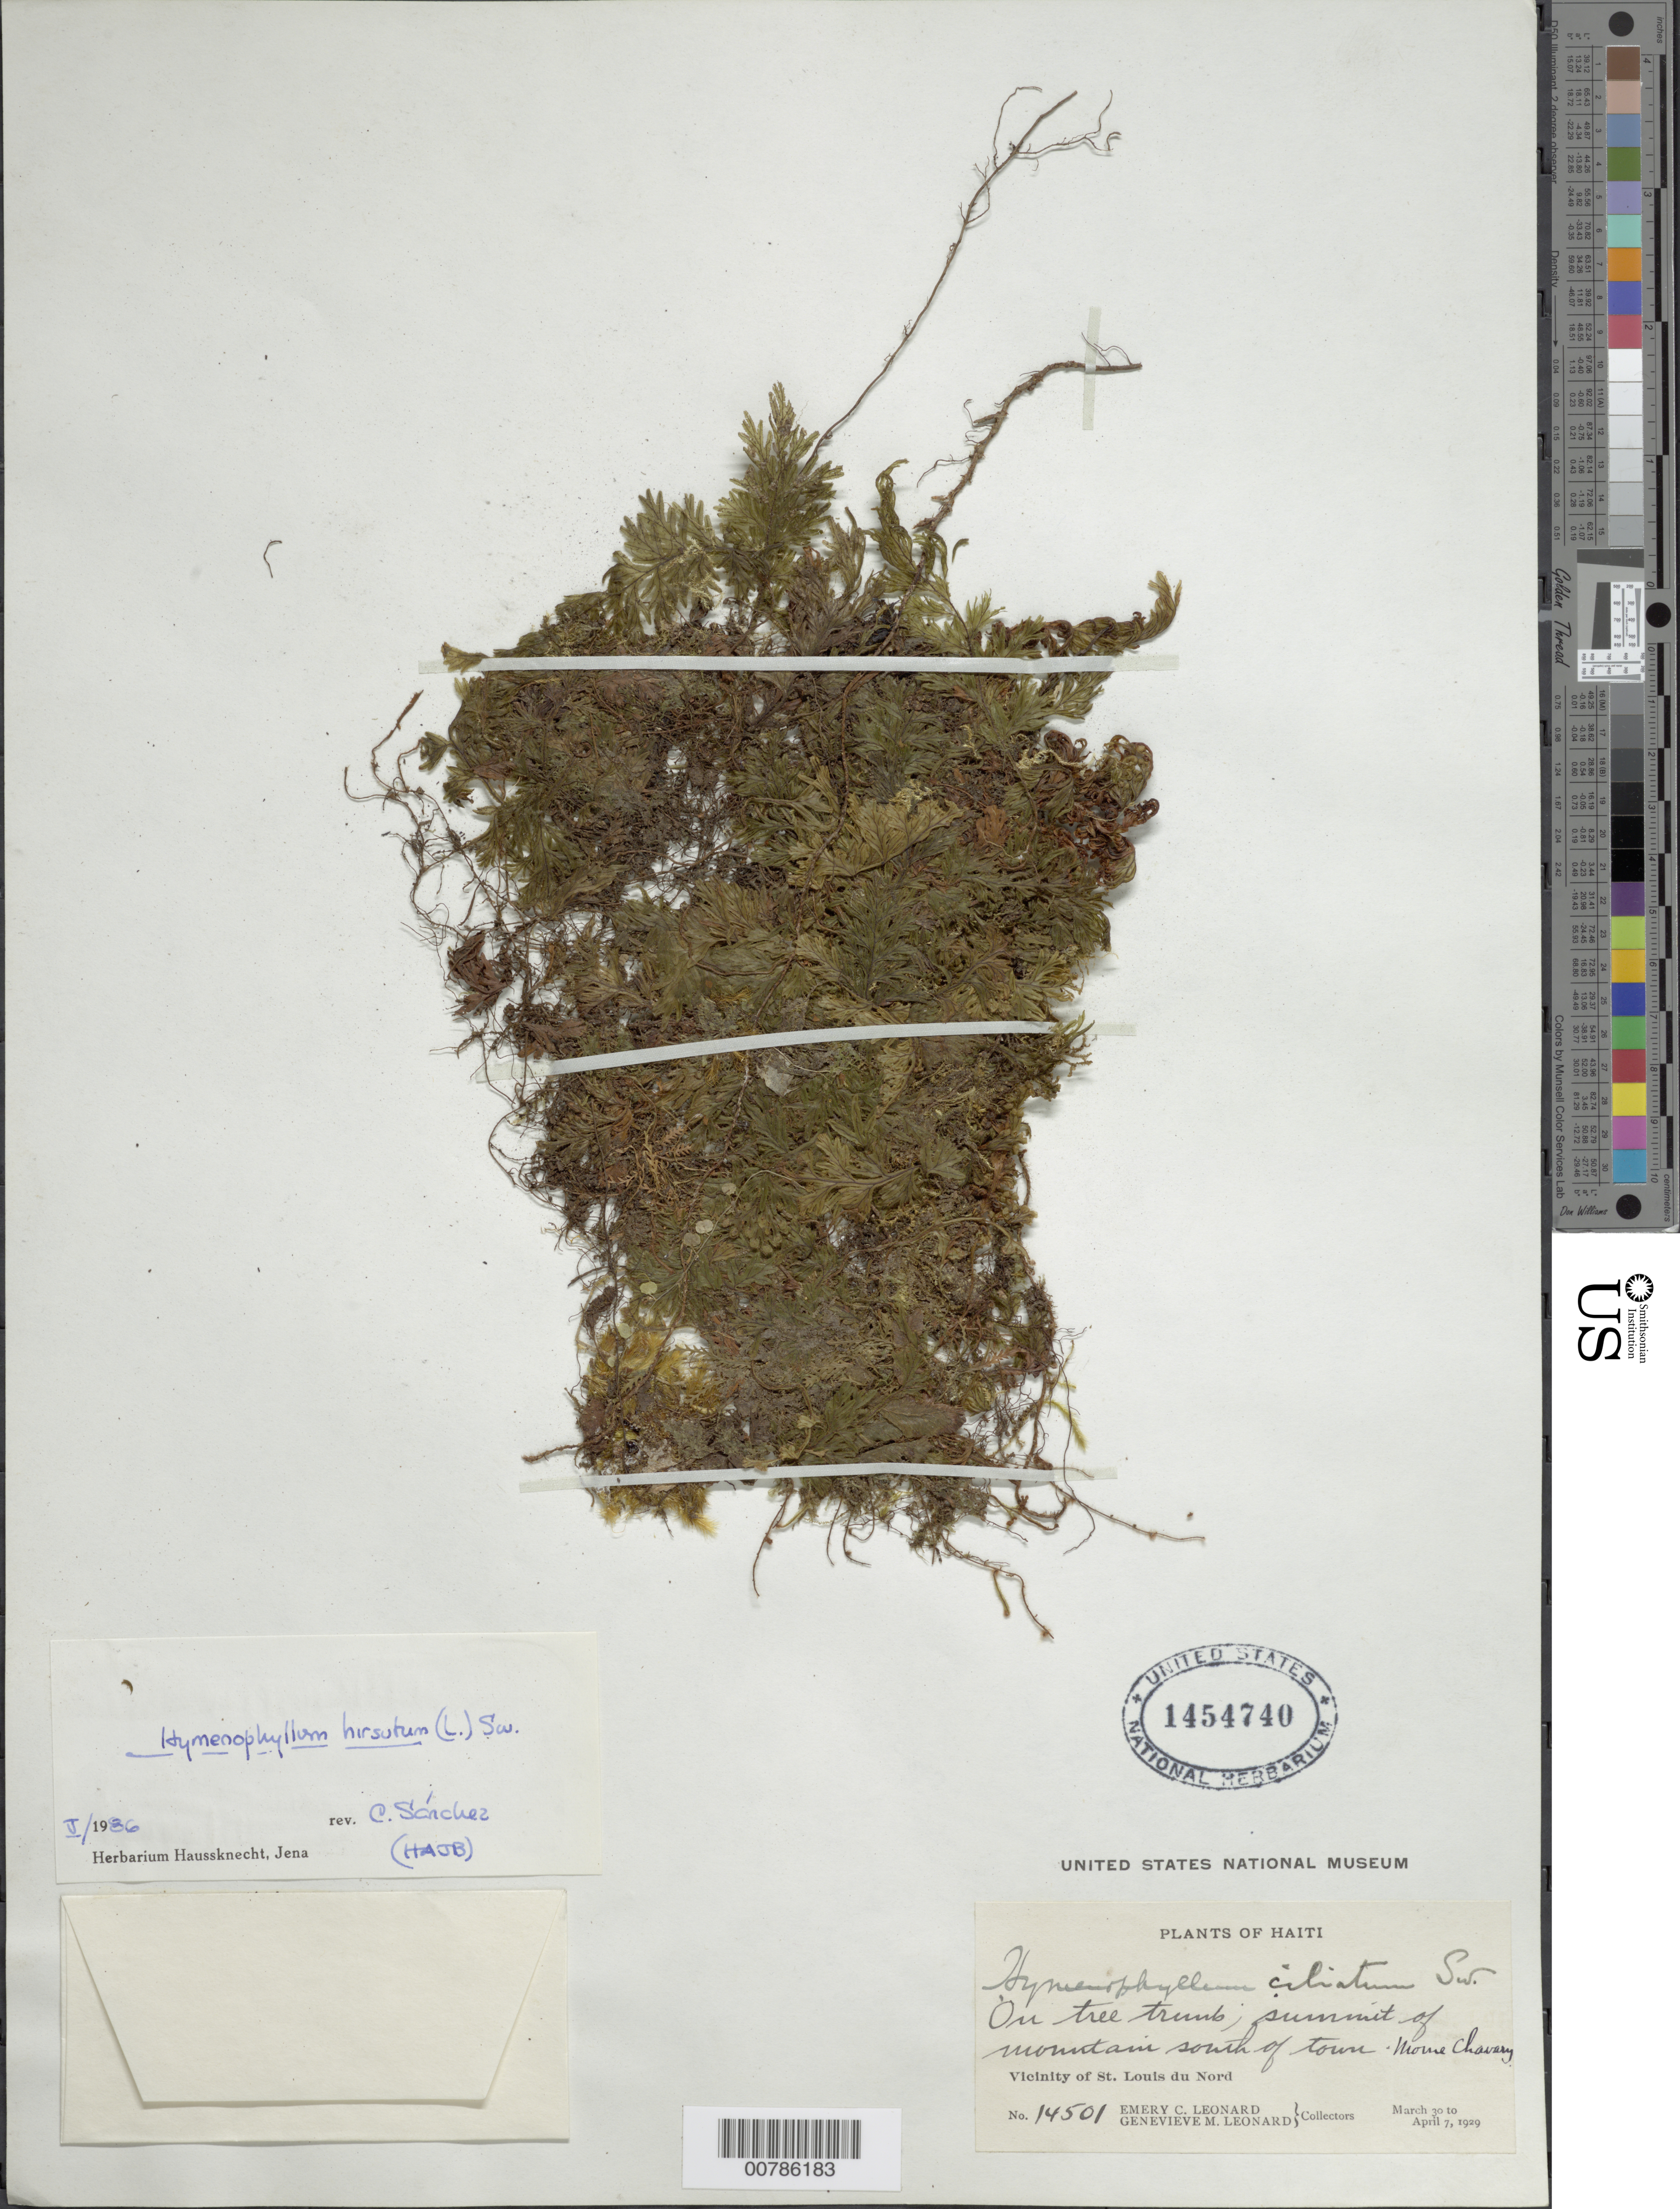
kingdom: Plantae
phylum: Tracheophyta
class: Polypodiopsida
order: Hymenophyllales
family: Hymenophyllaceae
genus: Hymenophyllum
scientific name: Hymenophyllum hirsutum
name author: (L.) Sw.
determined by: Sánchez, C. A.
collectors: E. C. Leonard & G. M. Leonard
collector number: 14501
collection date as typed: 30 Mar 1929 07 Apr 1929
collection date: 1929-03-30/1929-04-07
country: Haiti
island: Hispaniola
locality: St. Louis du Nord, vicinity, Morne Chavary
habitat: On tree trunk, summit of mountain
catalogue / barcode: US 1454740